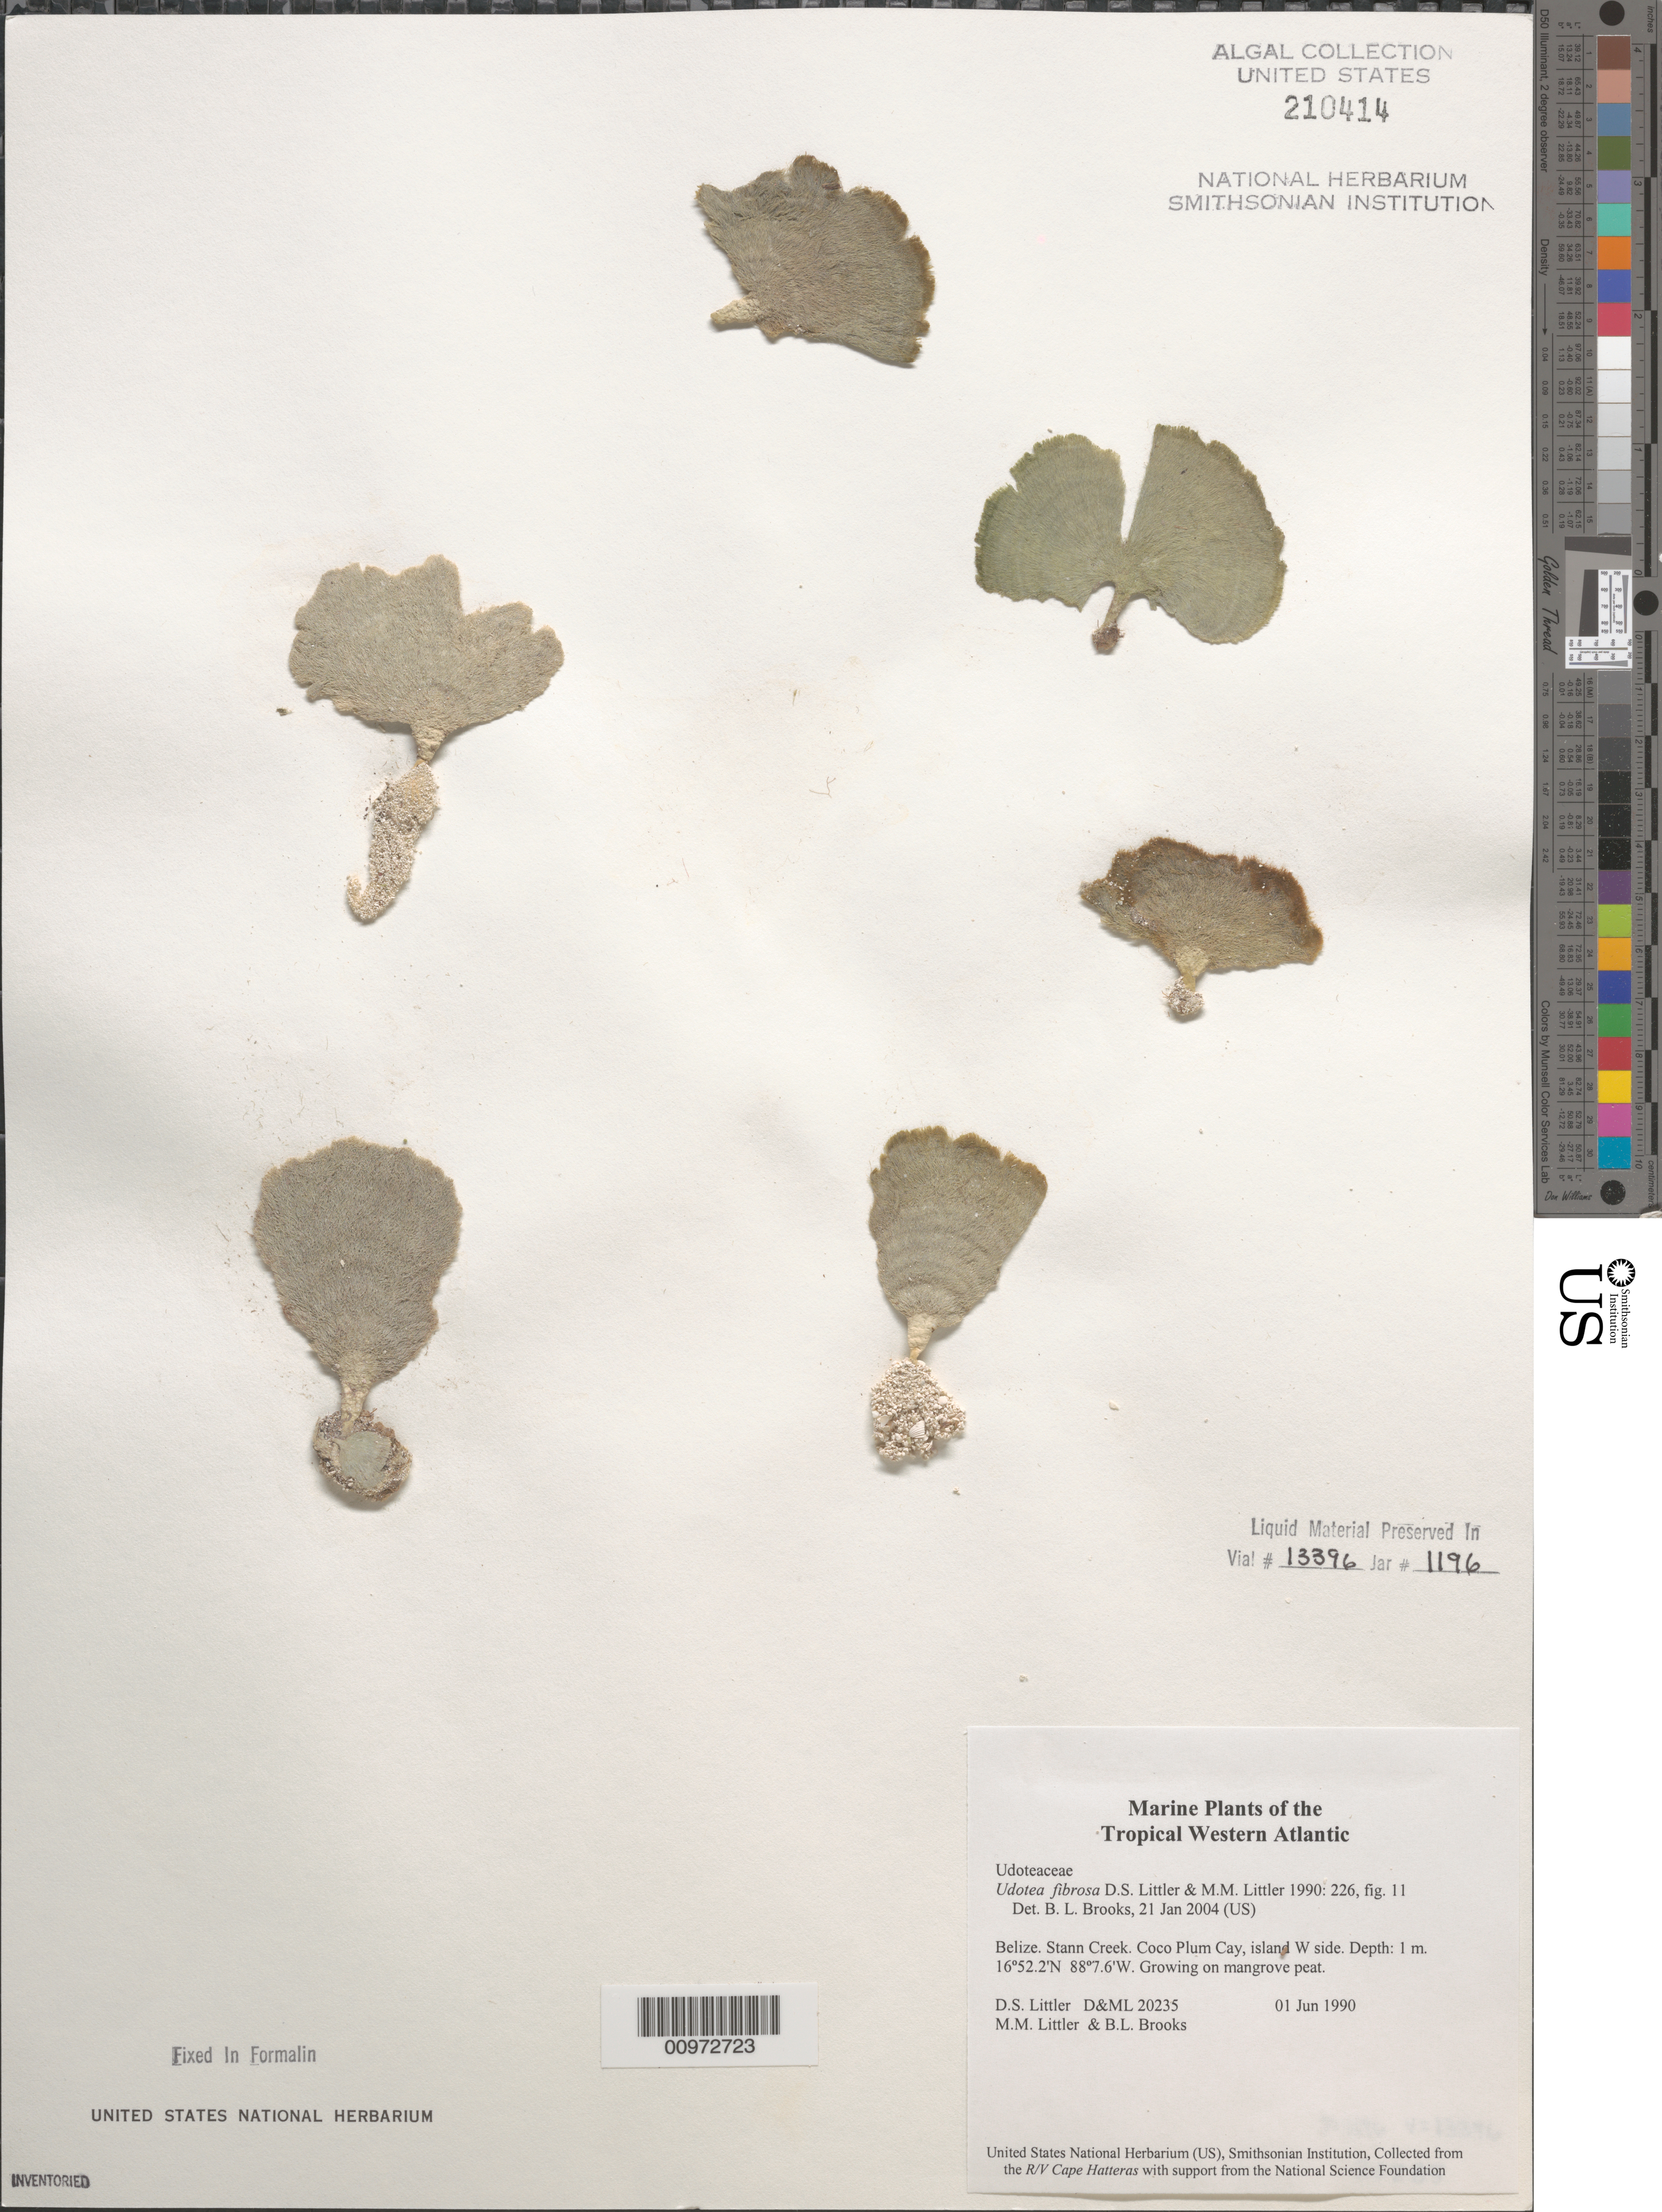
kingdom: Plantae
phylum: Chlorophyta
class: Ulvophyceae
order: Bryopsidales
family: Udoteaceae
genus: Udotea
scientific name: Udotea fibrosa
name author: D.S. Littler & Littler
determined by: Brooks, B. L., (BOT), Smithsonian Institution - National Museum of Natural History (UNITED STATES)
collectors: D. S. Littler, M. M. Littler & B. Brooks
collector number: D&ML 20235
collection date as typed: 01 Jun 1990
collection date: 1990-06-01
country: Belize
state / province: Stann Creek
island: Coco Plum Cay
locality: West side of island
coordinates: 16 52.2'N, 88 7.6'W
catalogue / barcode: US 210414